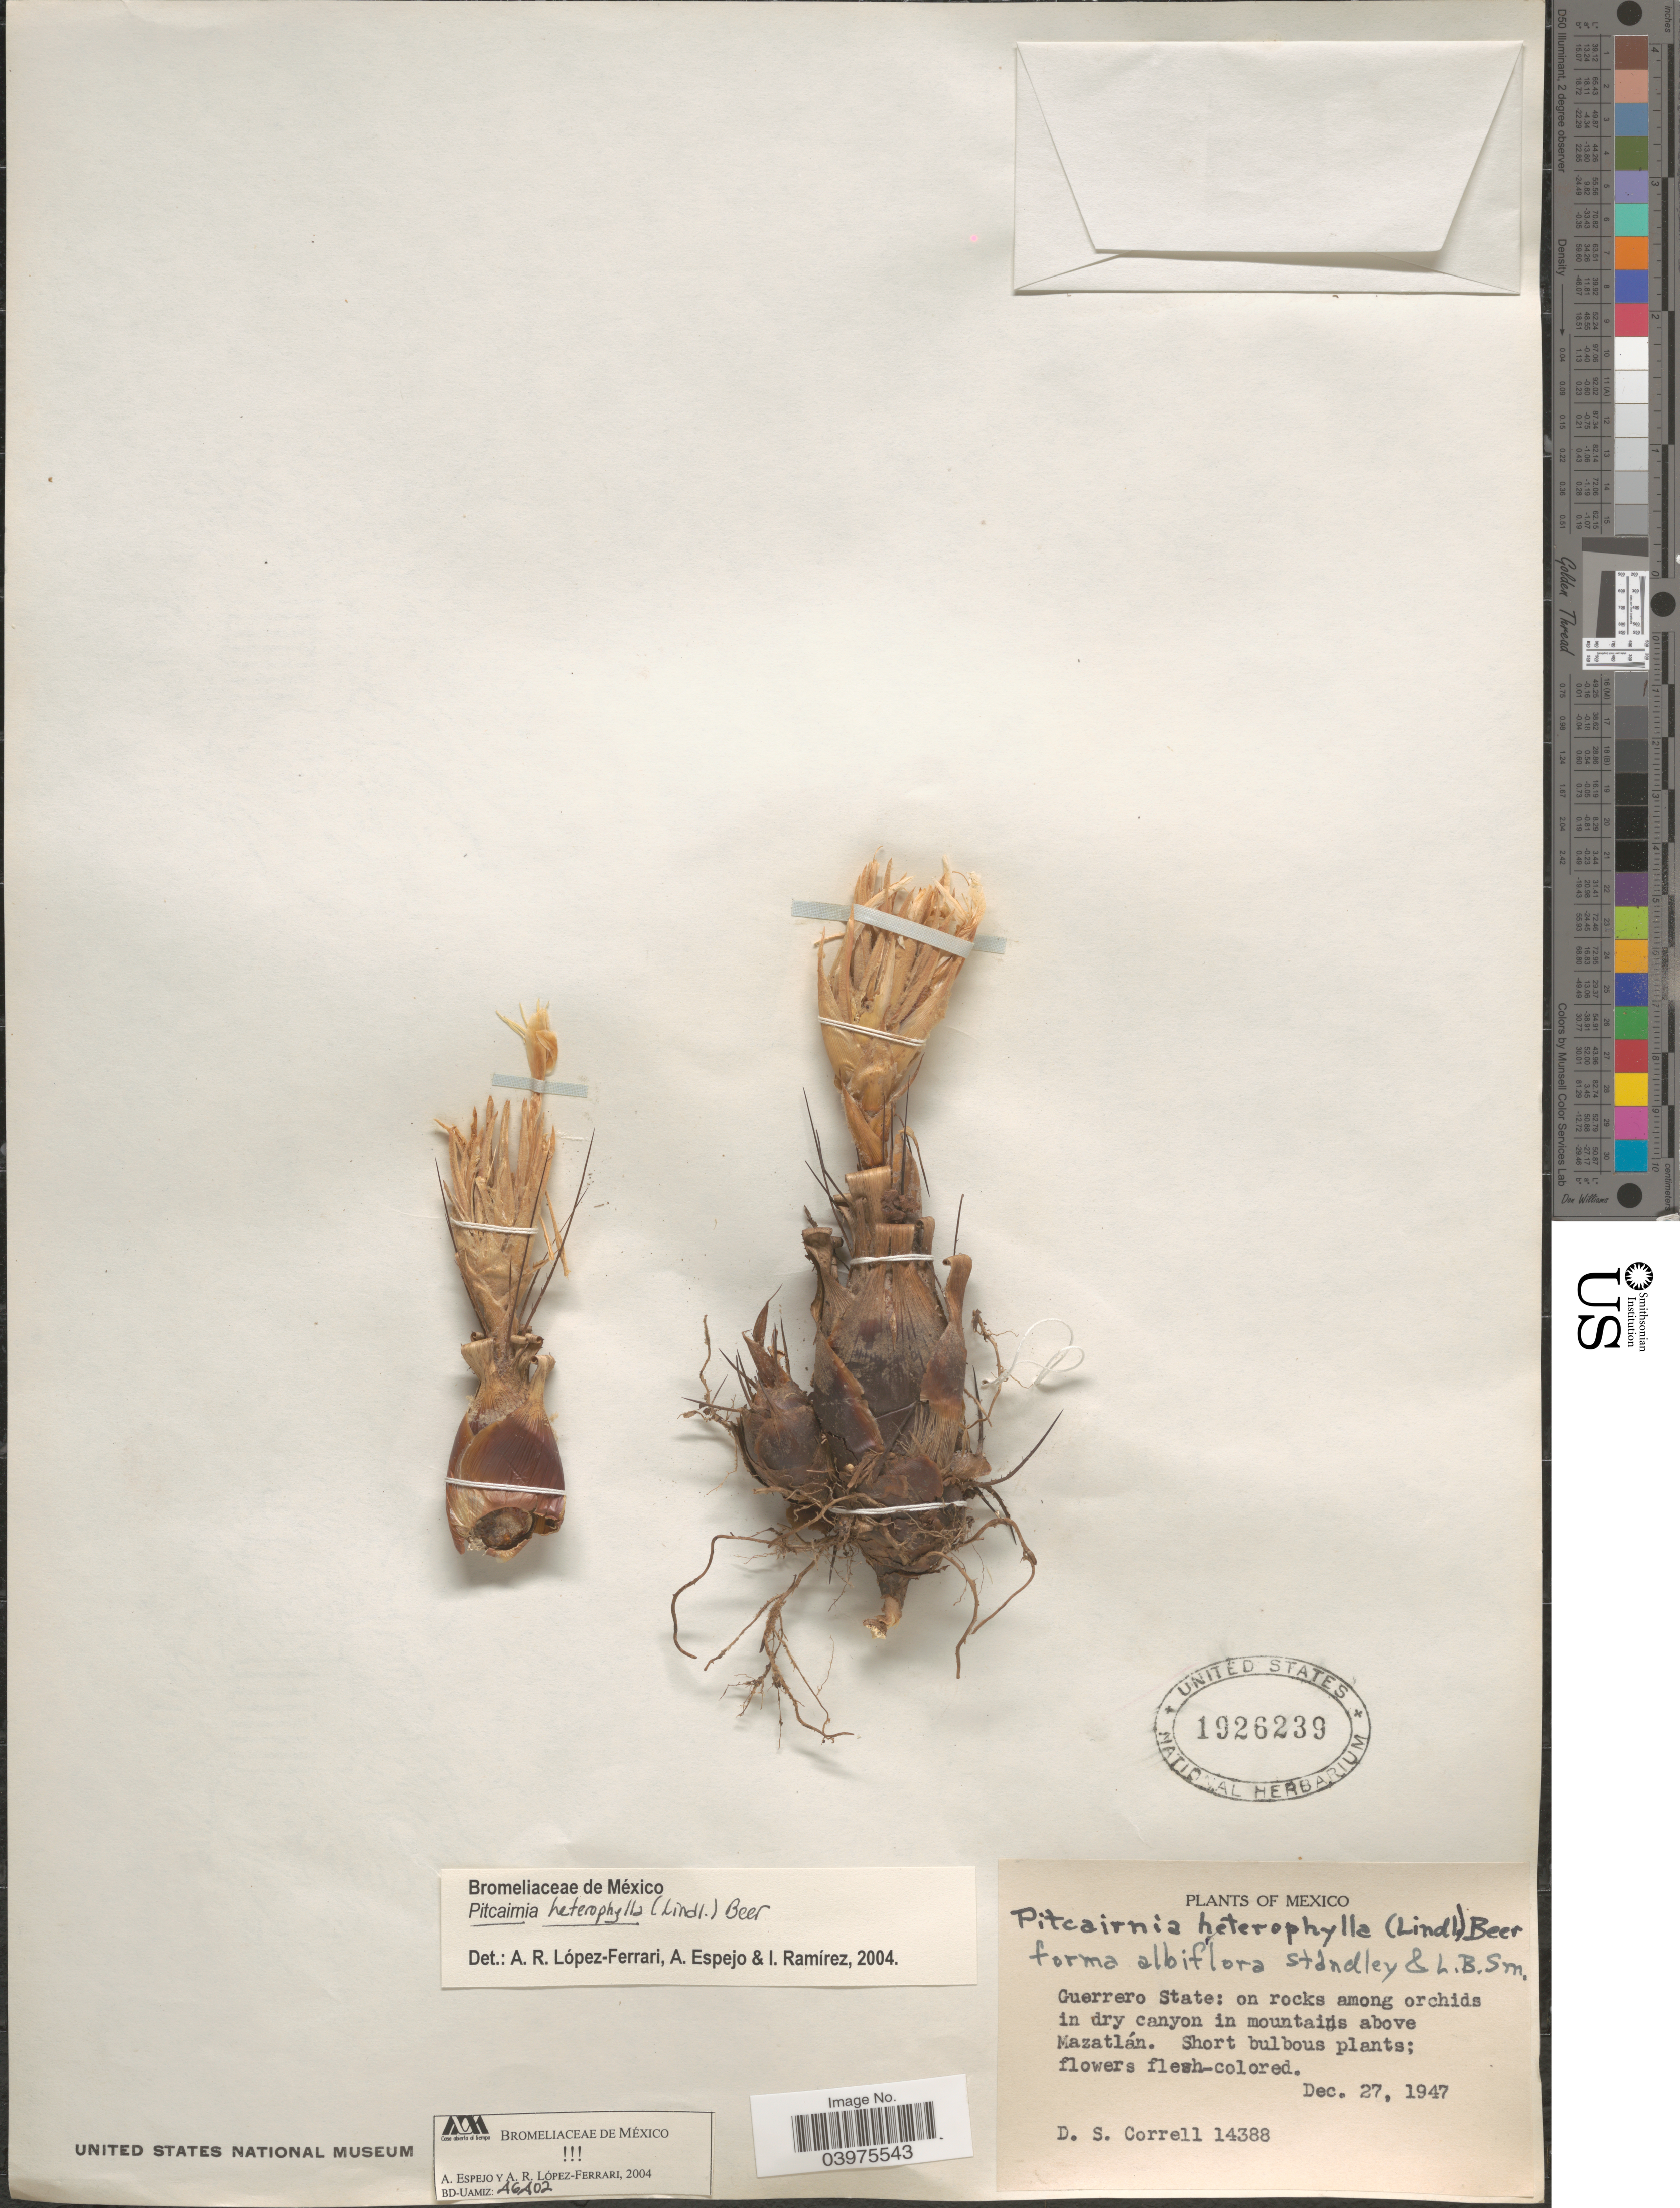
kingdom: Plantae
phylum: Tracheophyta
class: Liliopsida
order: Poales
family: Bromeliaceae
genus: Pitcairnia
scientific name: Pitcairnia heterophylla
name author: (Lindl.) Beer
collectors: D. S. Correll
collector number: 14388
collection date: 1947-12-27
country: Mexico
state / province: Guerrero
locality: On rocks among orchids in dry canyon in mountains above Mazatlán.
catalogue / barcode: US 1926239